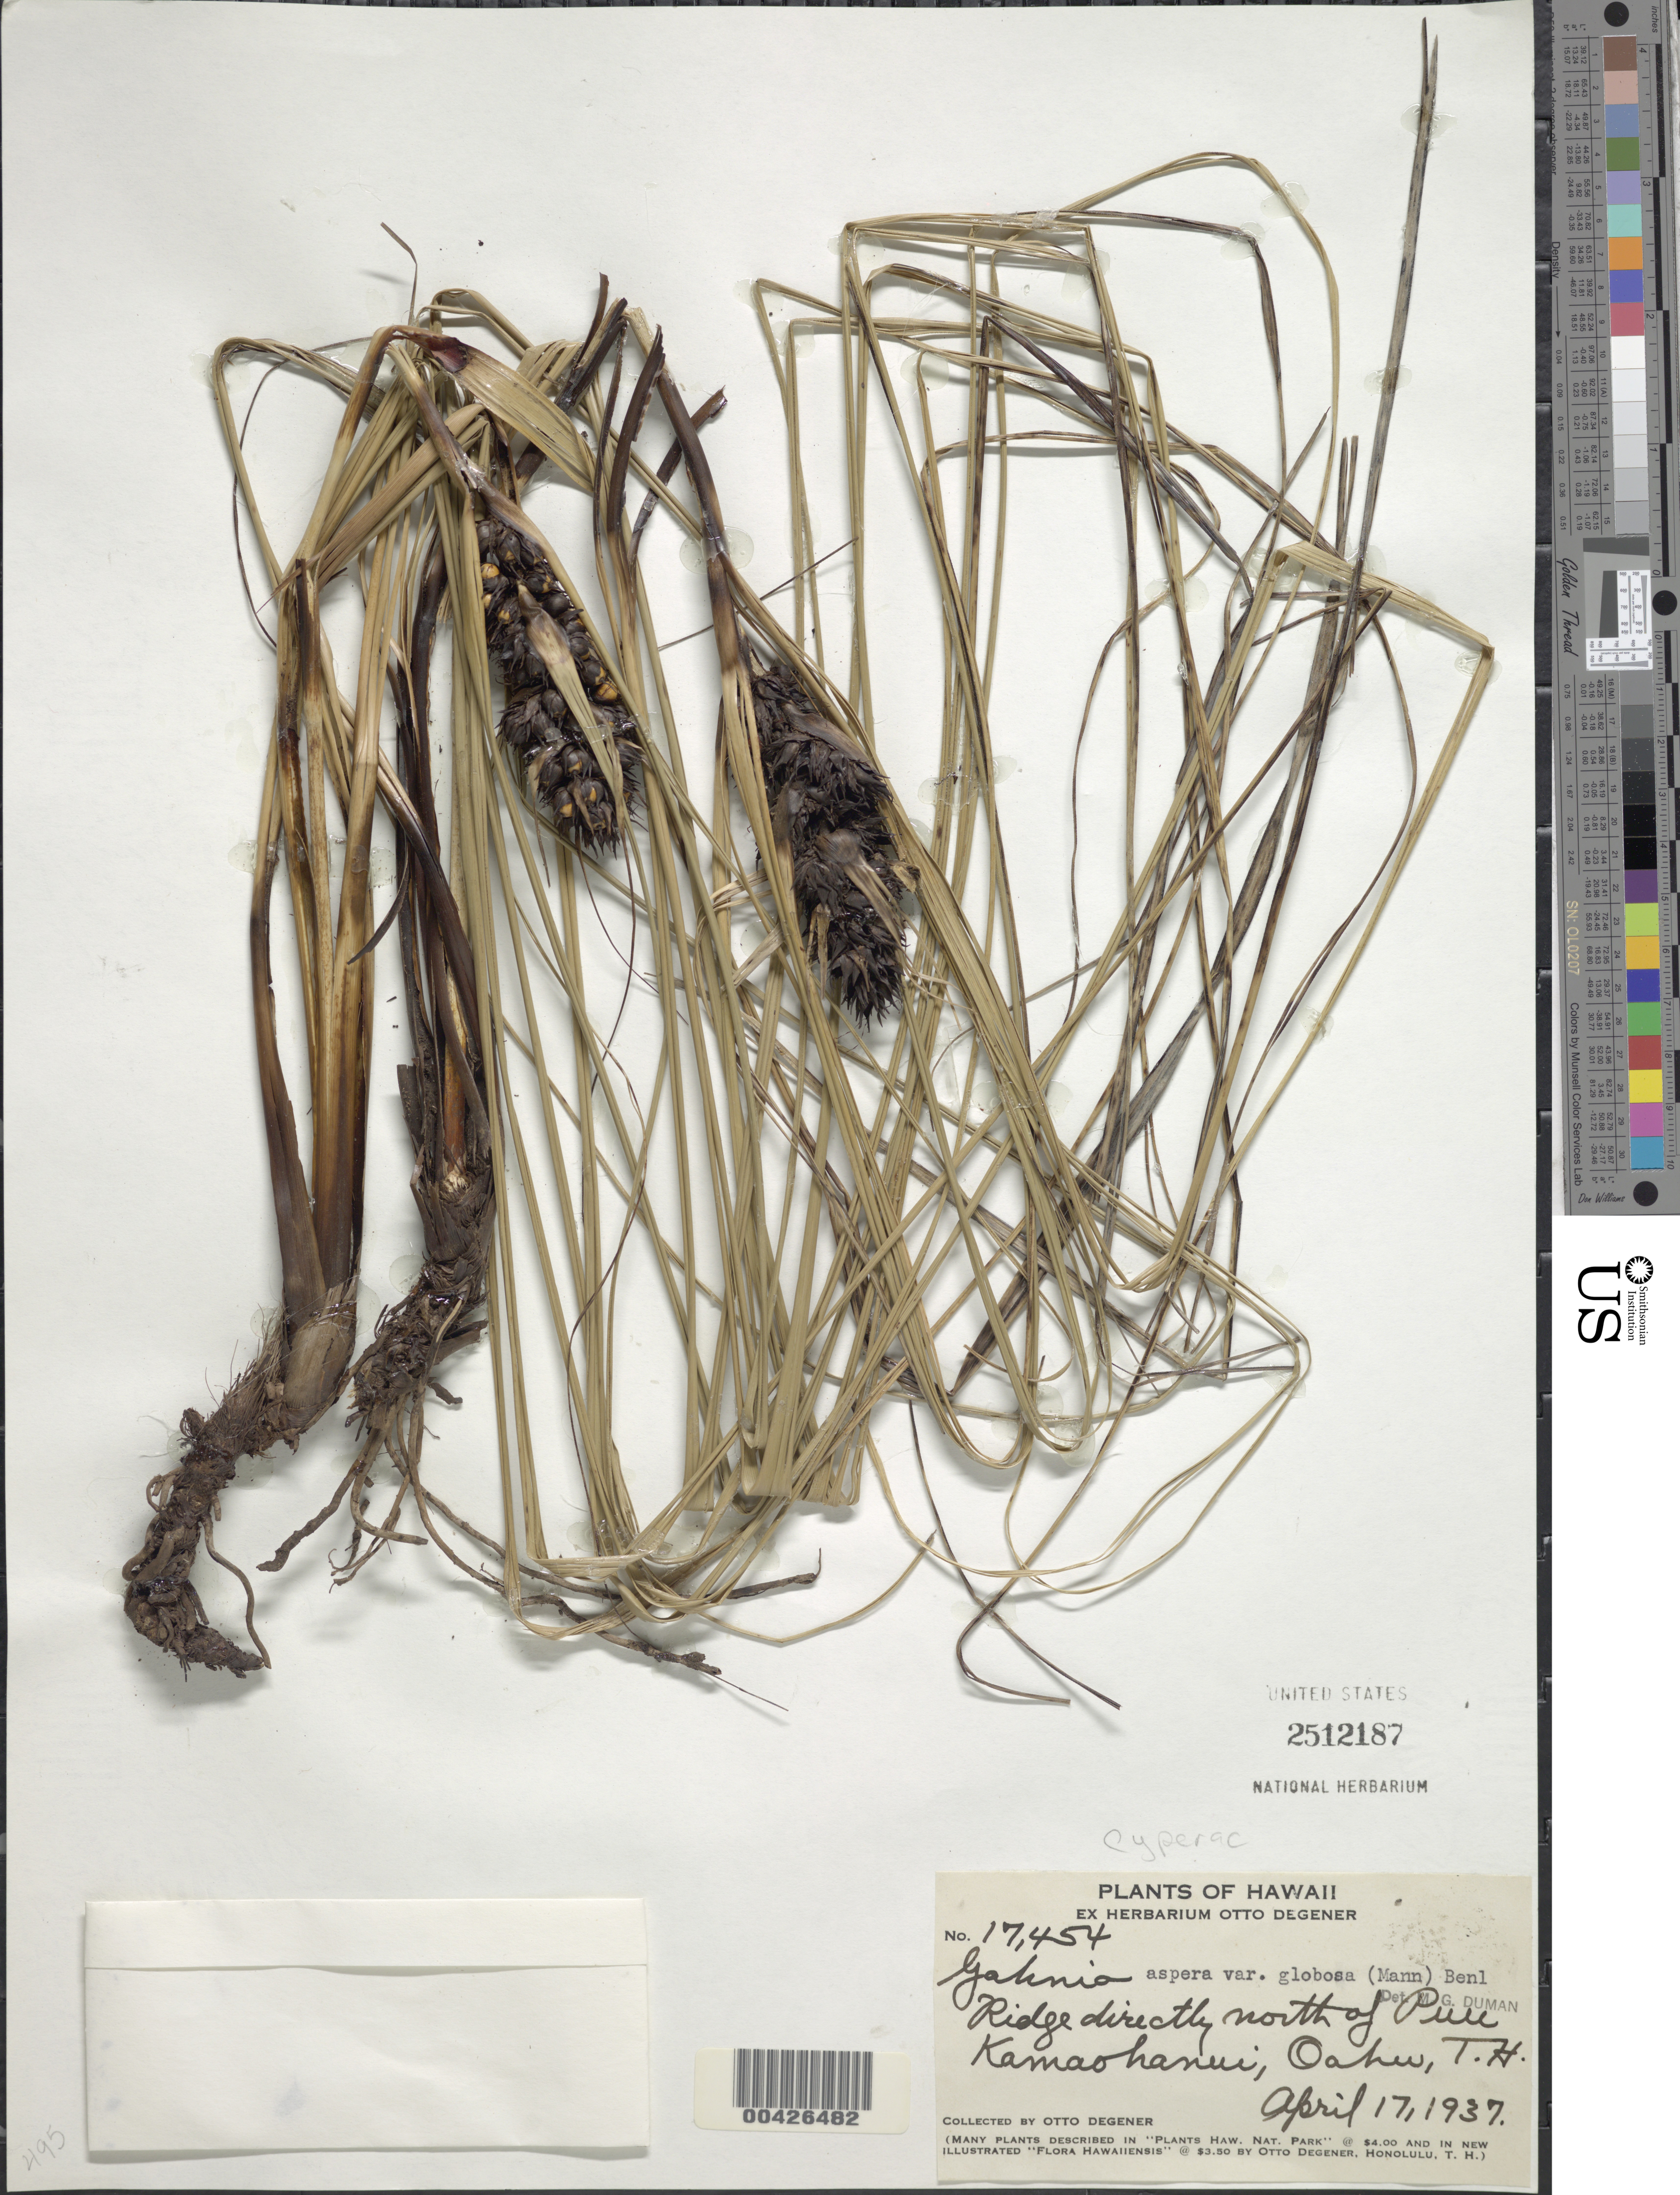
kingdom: Plantae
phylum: Tracheophyta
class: Liliopsida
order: Poales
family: Cyperaceae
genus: Gahnia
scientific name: Gahnia aspera subsp. globosa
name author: (H. Mann) J. Kern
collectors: O. Degener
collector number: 17454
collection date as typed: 17 Apr 1937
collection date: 1937-04-17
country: United States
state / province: Hawaii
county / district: Honolulu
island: Oahu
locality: Ridge directly N of Puu Kamaohanui, Oahu, T.H.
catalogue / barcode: US 2512187